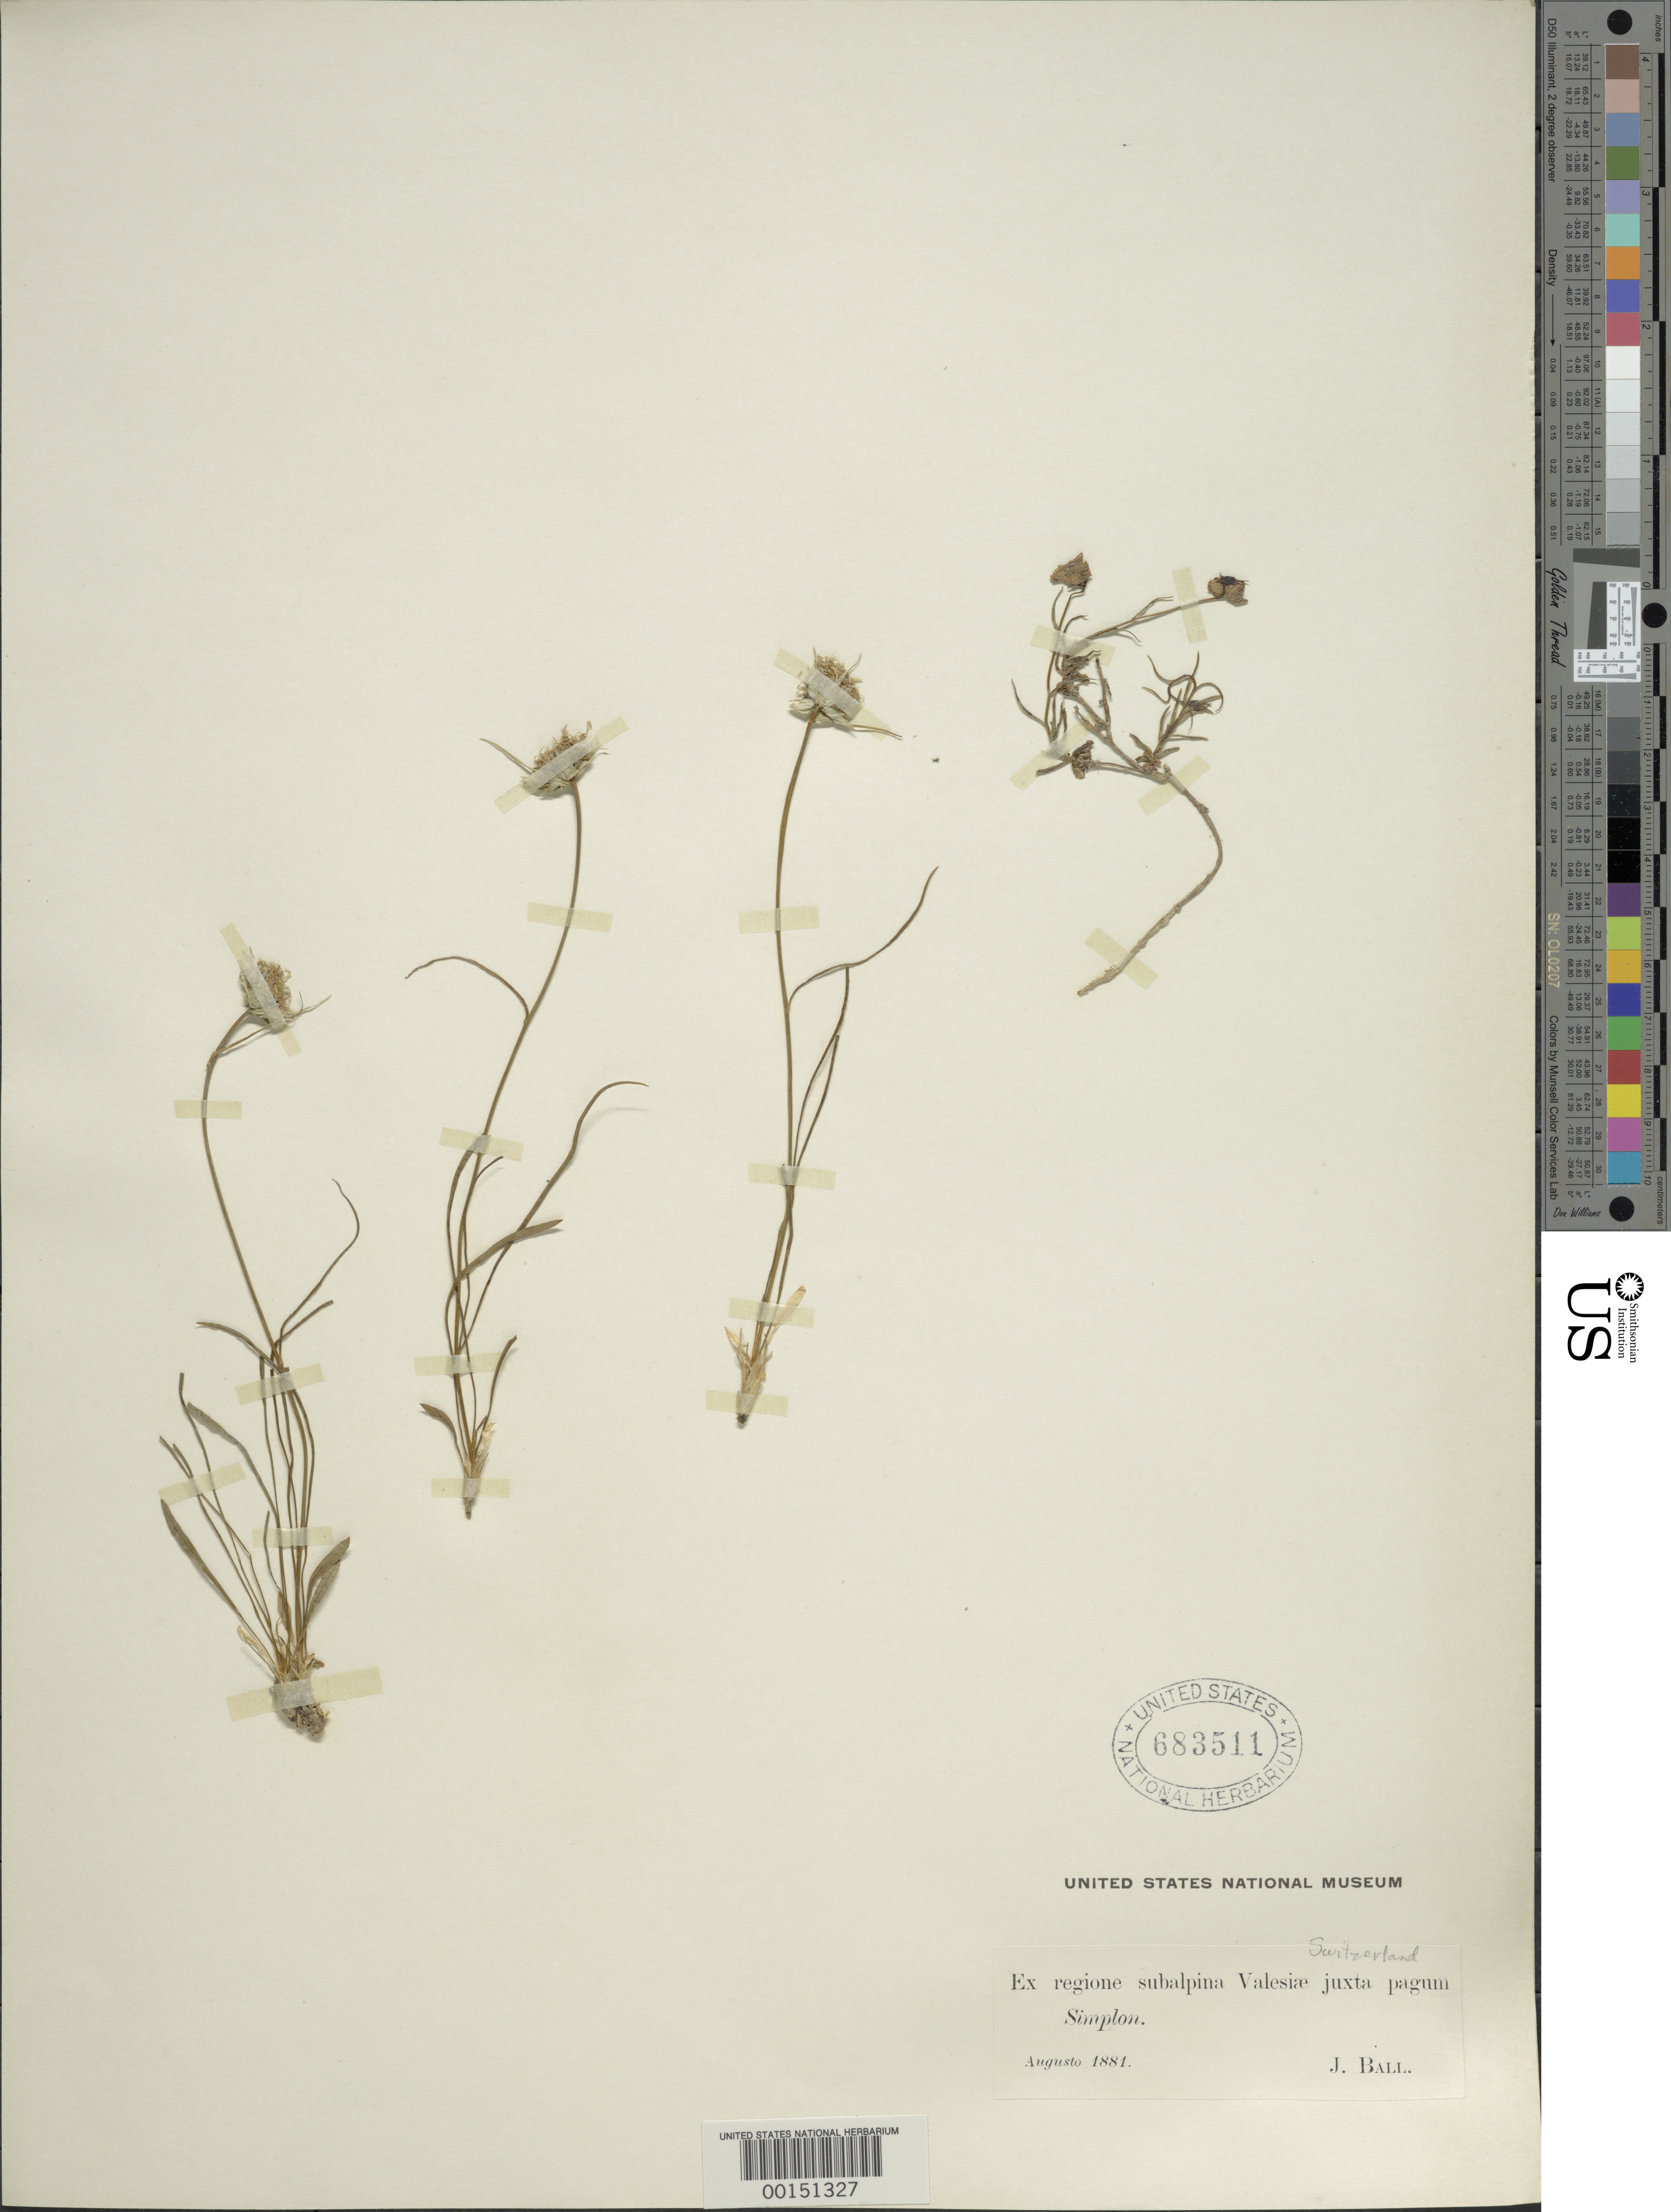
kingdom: Plantae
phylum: Tracheophyta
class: Magnoliopsida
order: Dipsacales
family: Caprifoliaceae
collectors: J. Ball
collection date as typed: Aug 1881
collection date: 1881-08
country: Switzerland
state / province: Valais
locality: Valesiae, Simplon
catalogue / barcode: US 683511